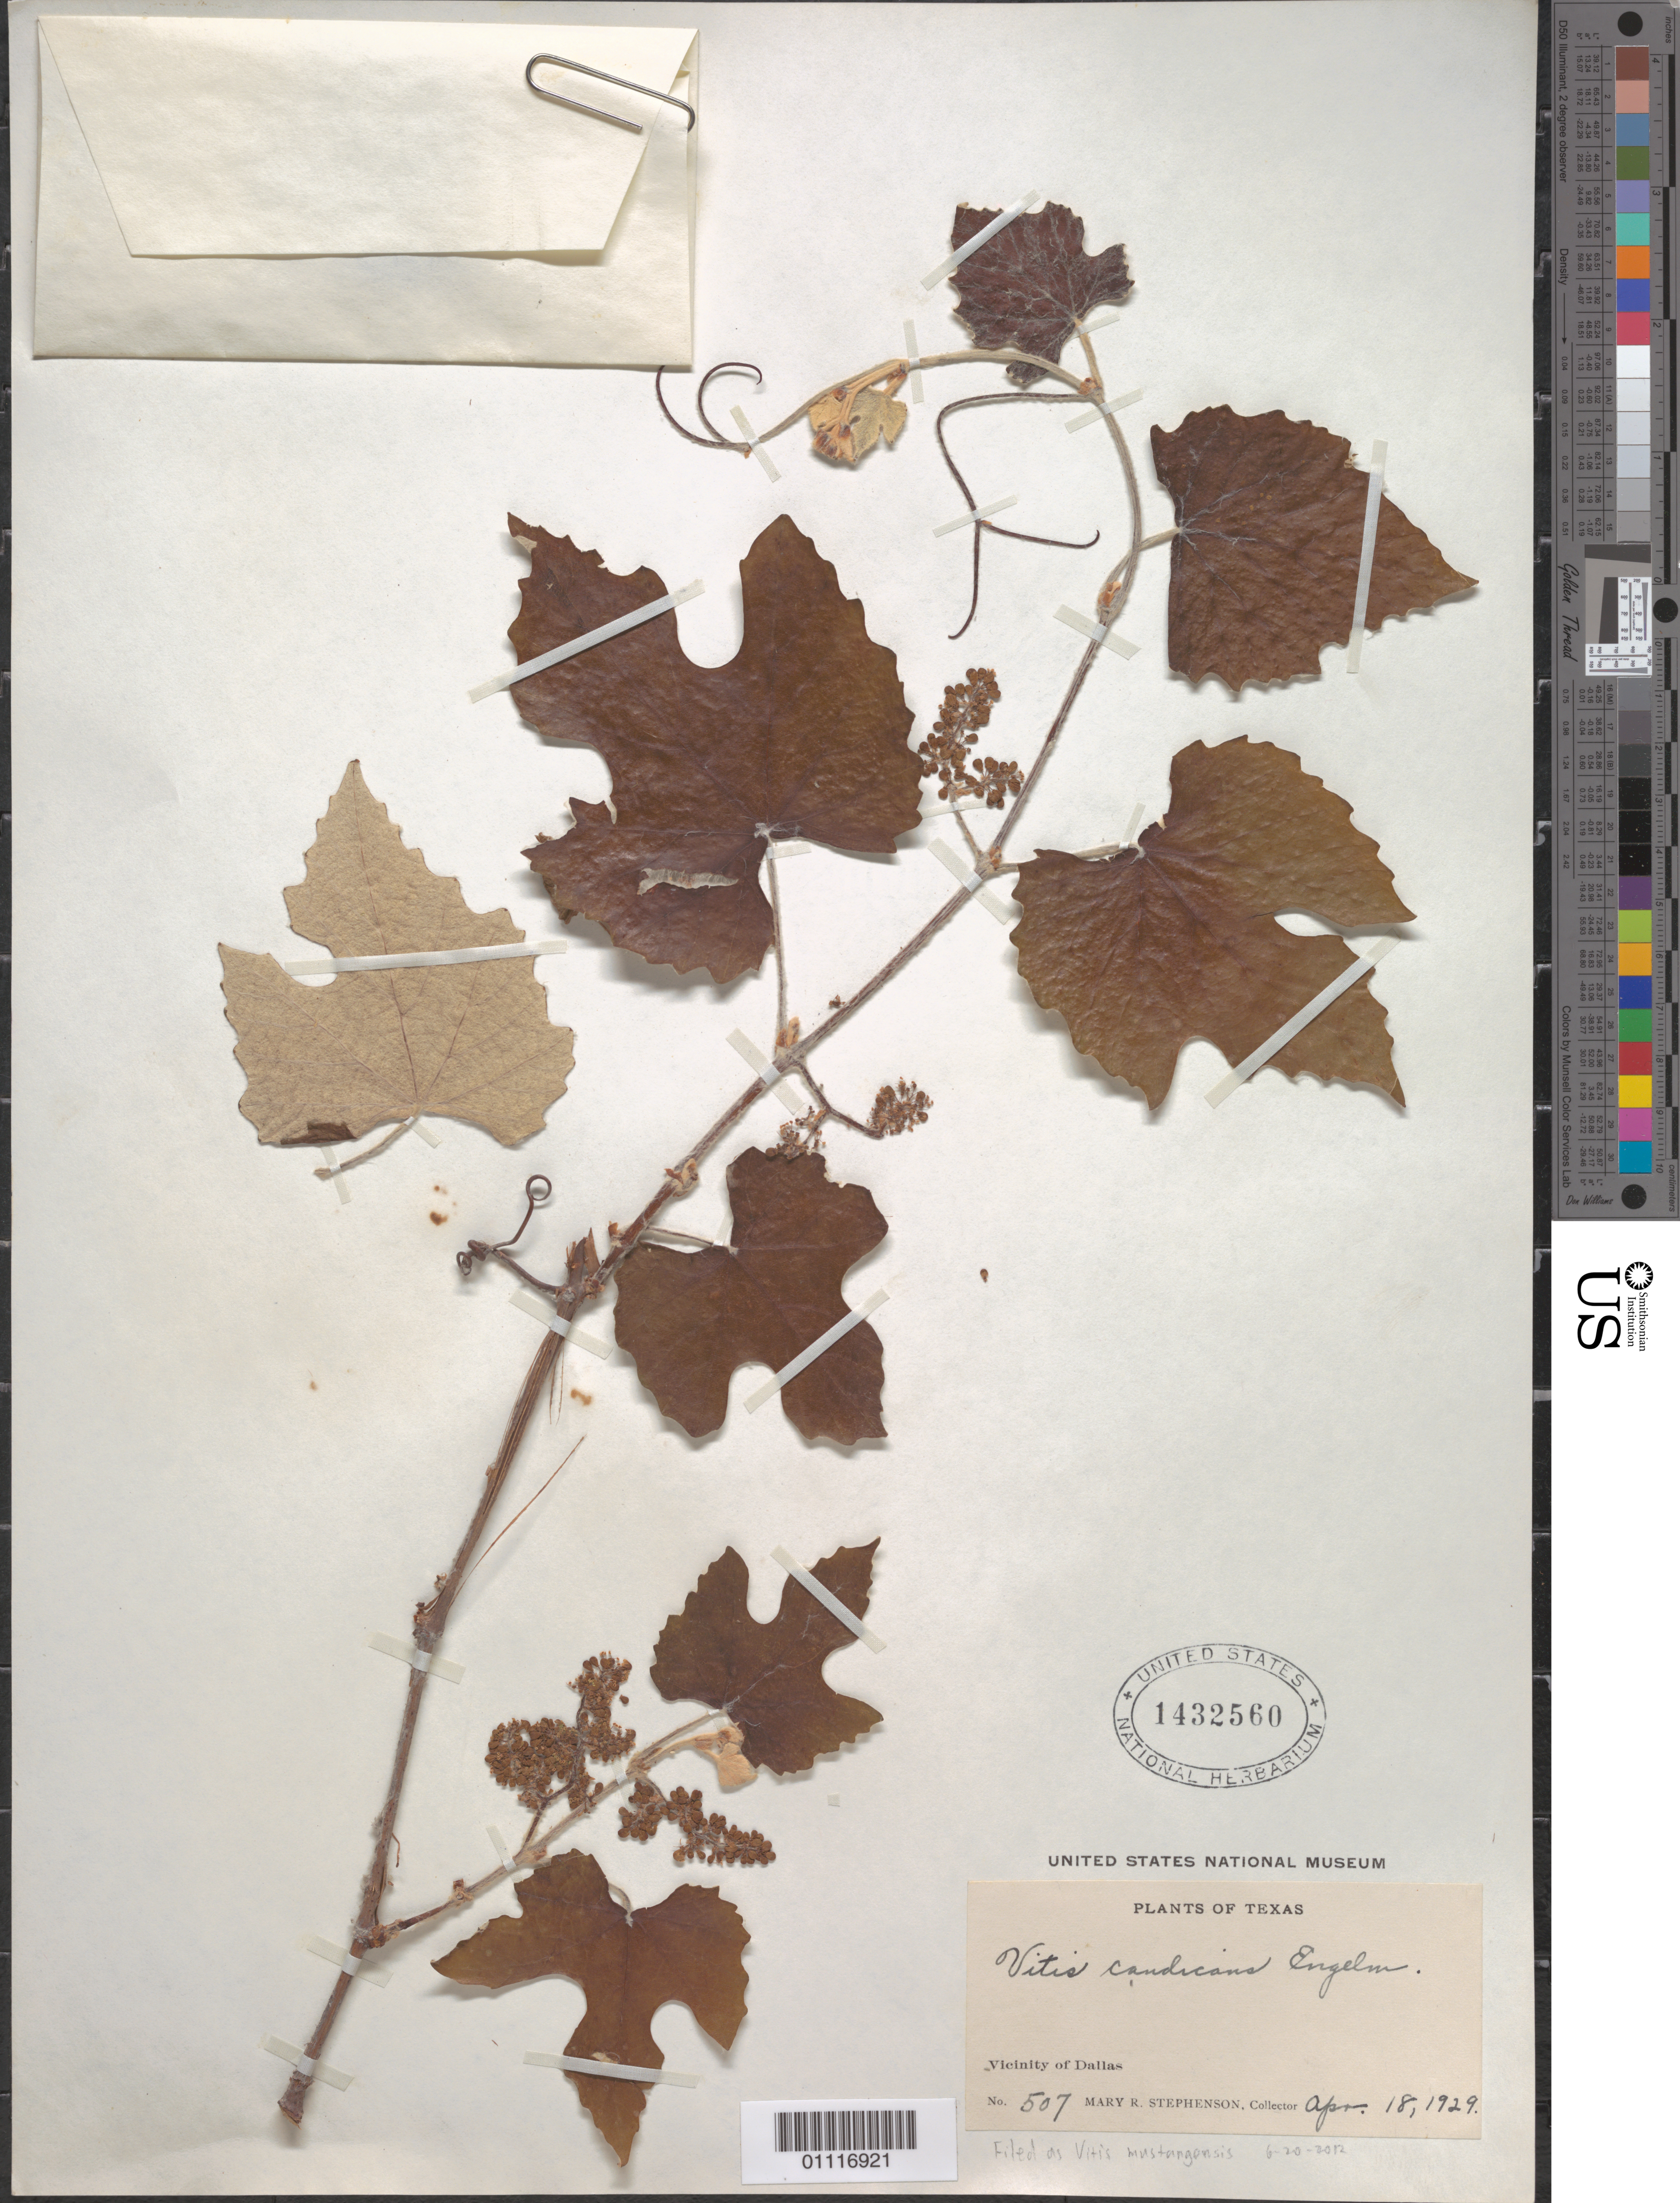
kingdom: Plantae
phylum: Tracheophyta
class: Magnoliopsida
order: Vitales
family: Vitaceae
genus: Vitis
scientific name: Vitis mustangensis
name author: Buckley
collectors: M. R. Stephenson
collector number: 507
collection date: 1929-04-18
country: United States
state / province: Texas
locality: Vicinity of Dallas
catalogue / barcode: US 1432560